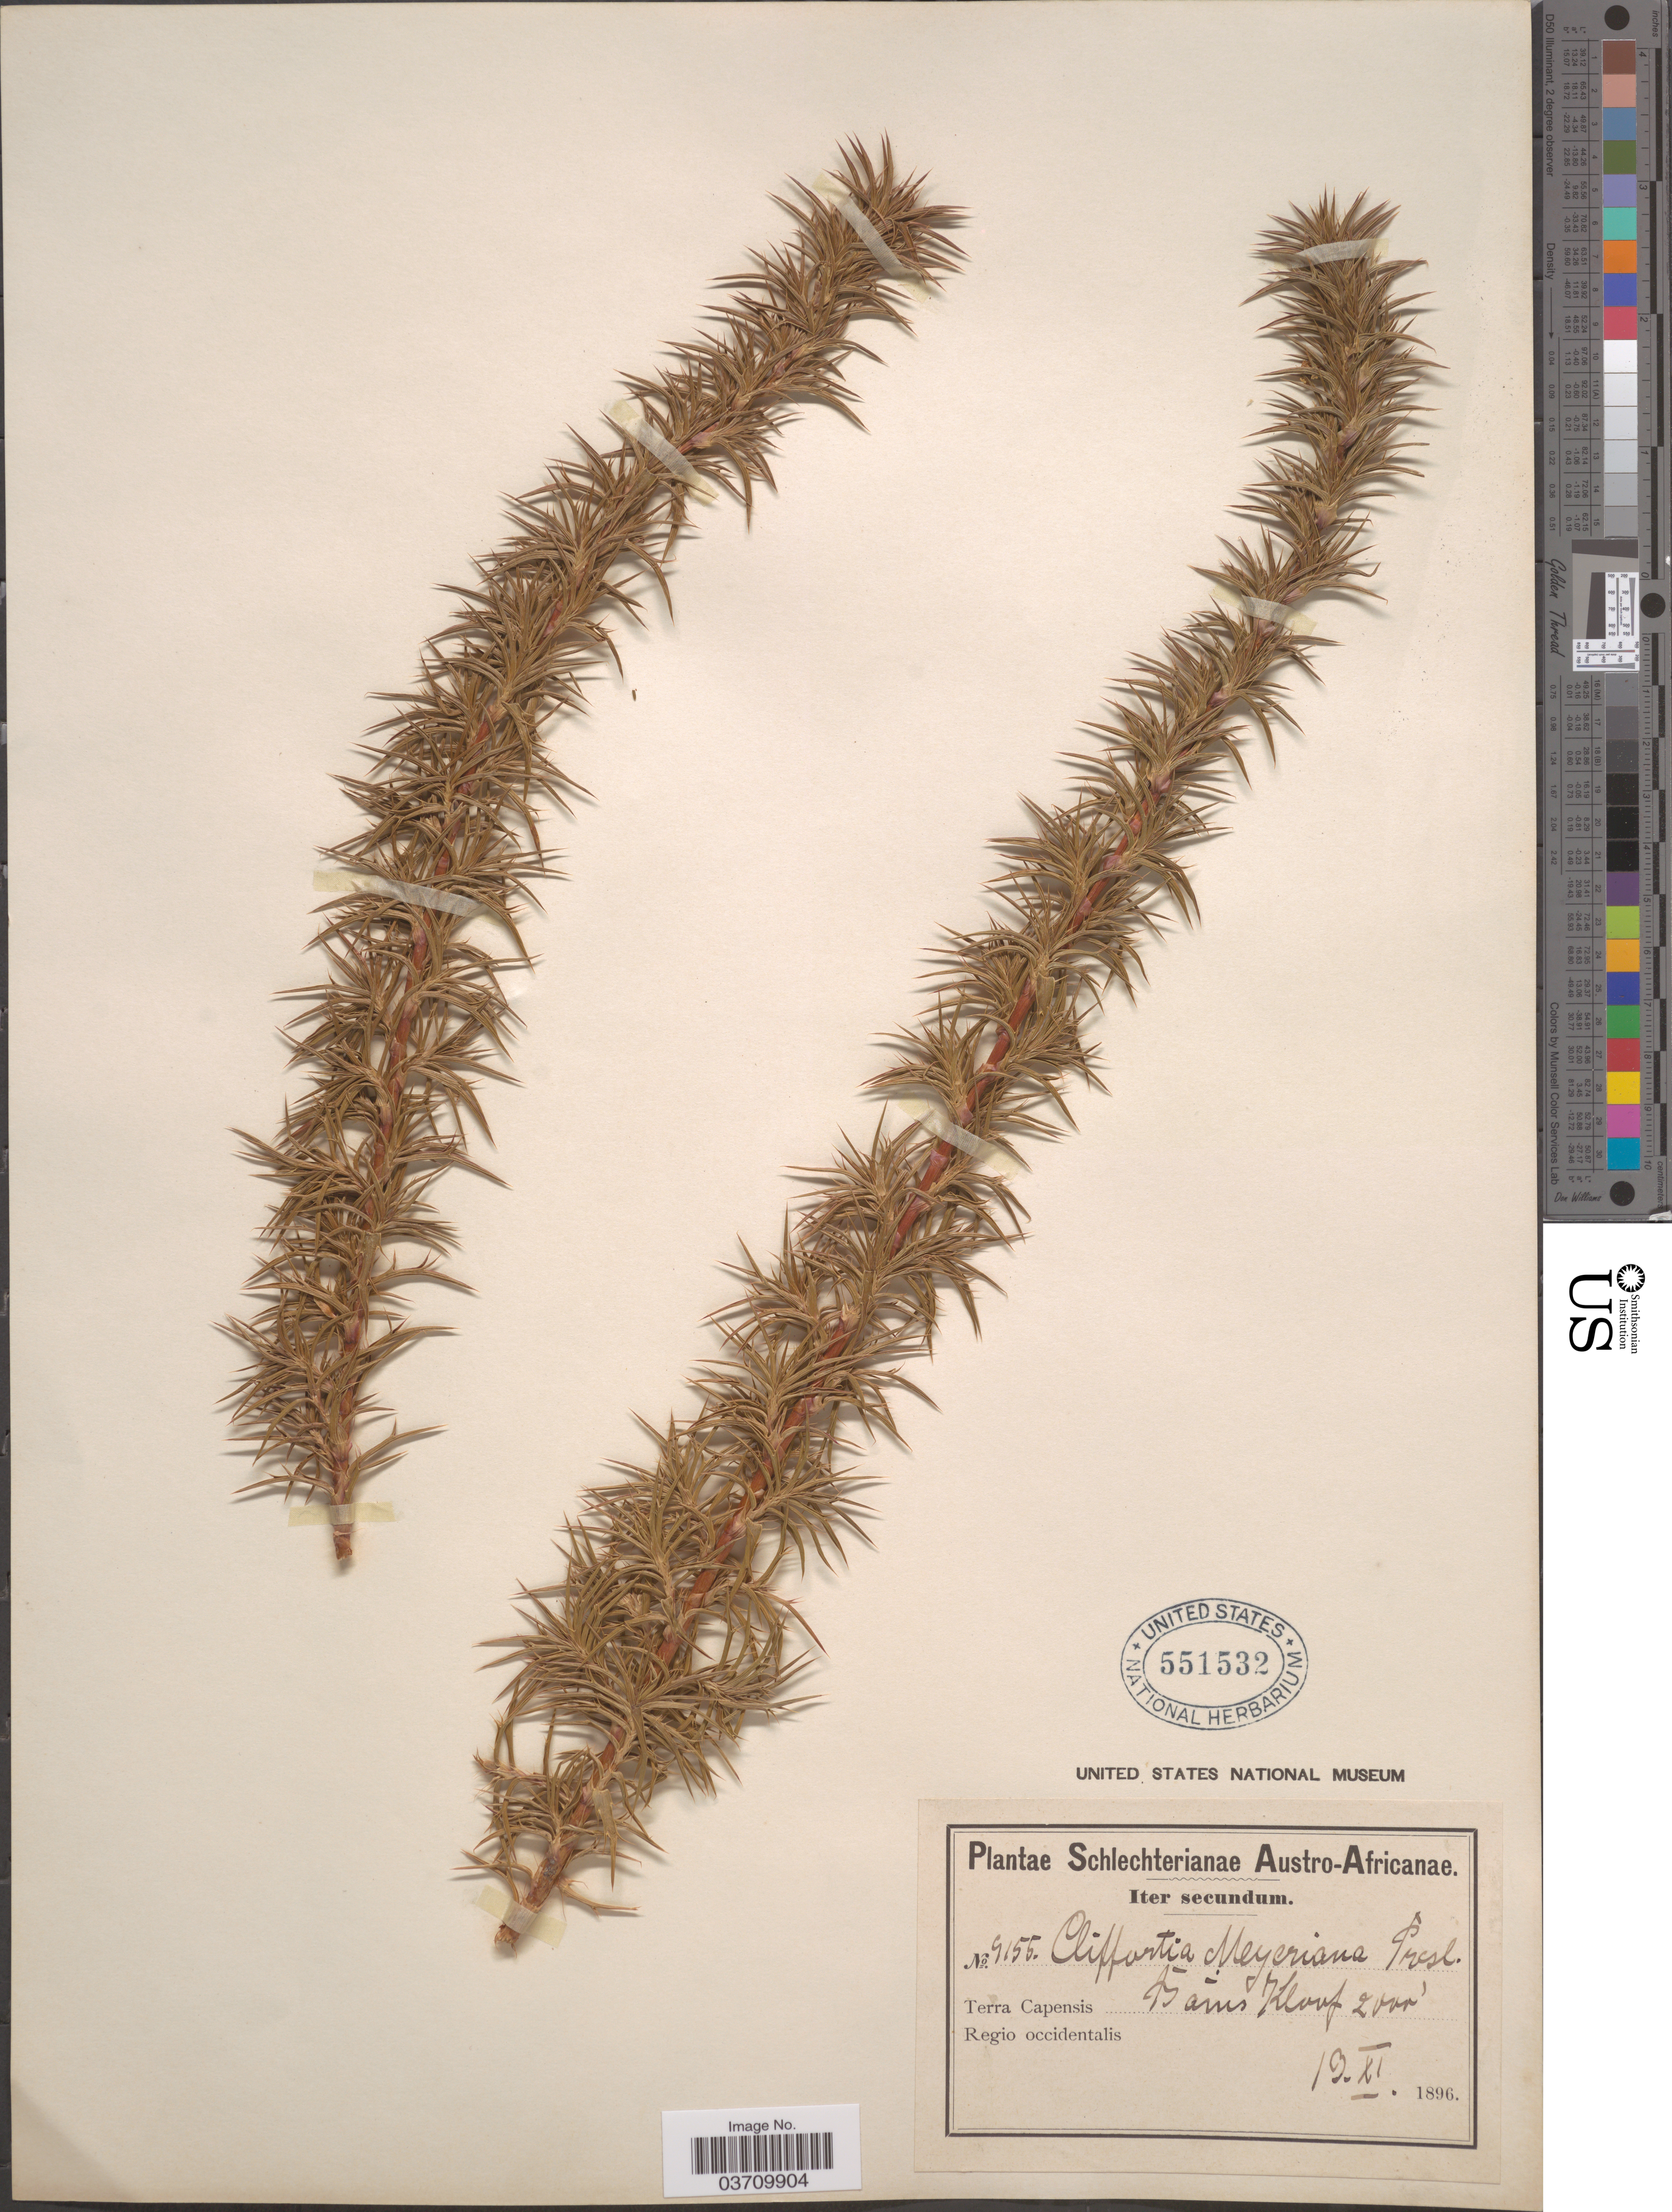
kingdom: Plantae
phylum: Tracheophyta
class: Magnoliopsida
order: Rosales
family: Rosaceae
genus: Cliffortia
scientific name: Cliffortia meyeriana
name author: C. Presl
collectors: Schlechter, --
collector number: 9155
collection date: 1896-11-13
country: South Africa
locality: Austro-Africanae. Terra Capensis. Regio occidentalis. Bains Kloof.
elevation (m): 610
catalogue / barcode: US 551532